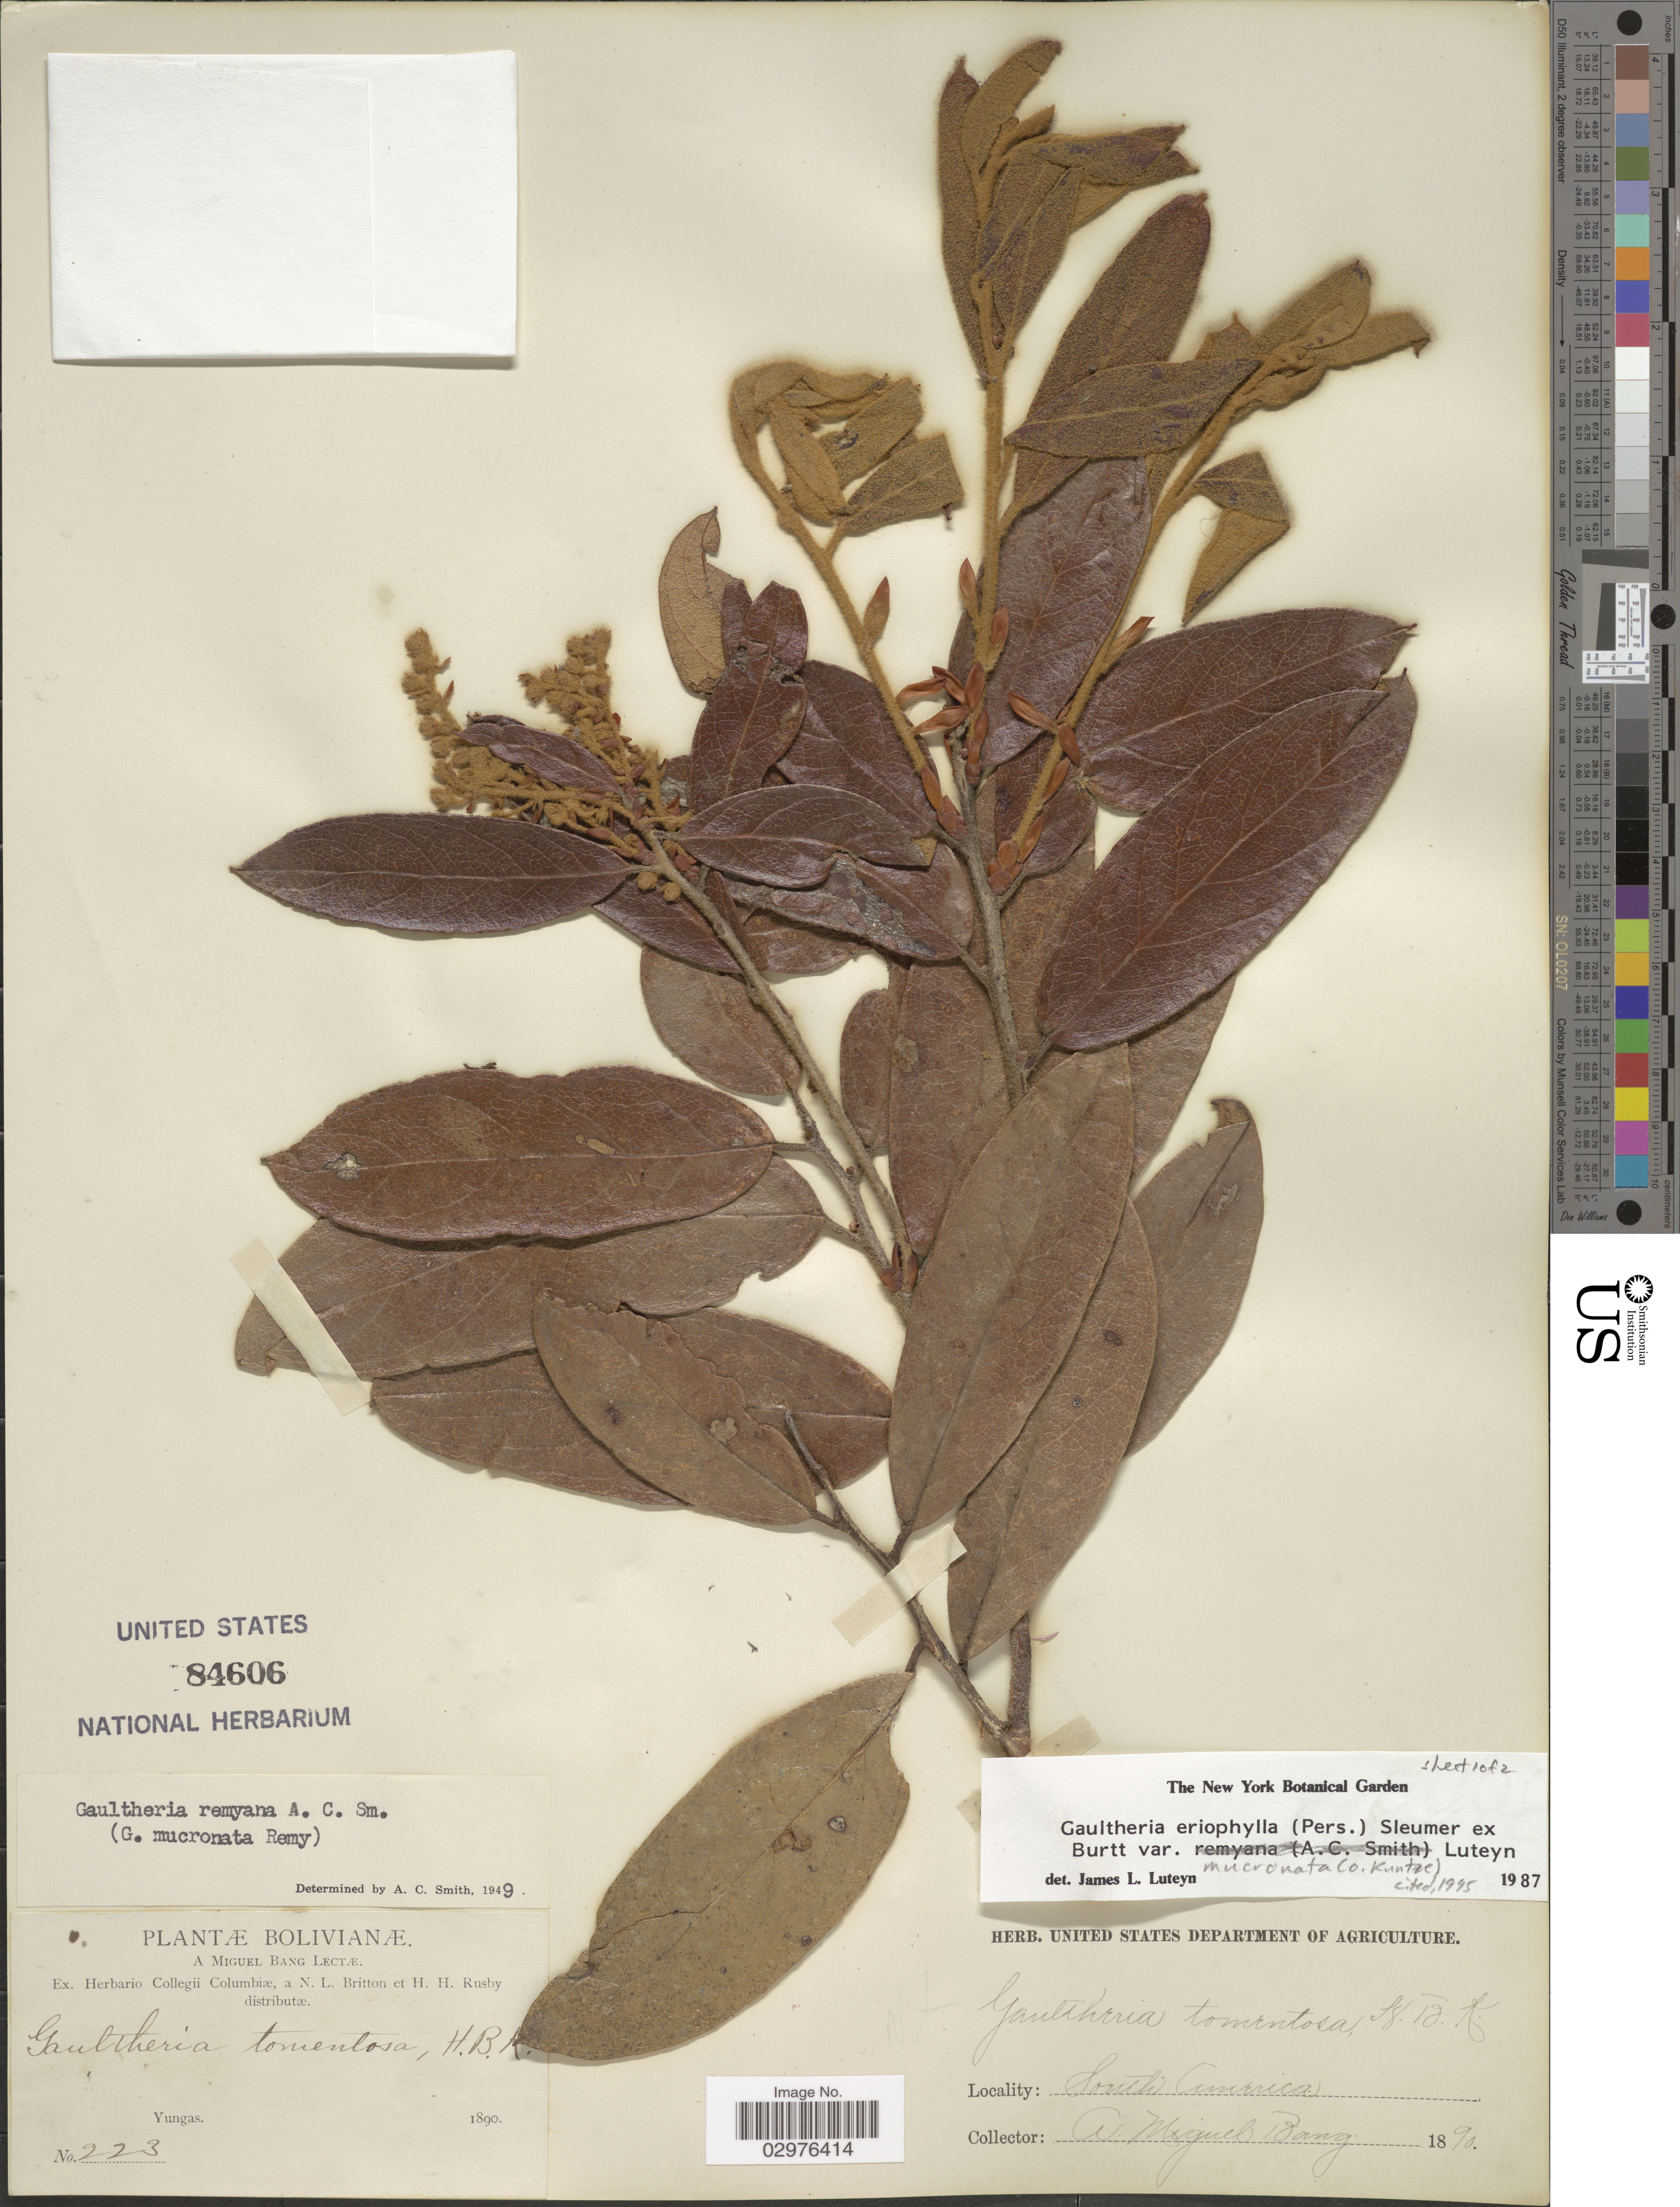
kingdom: Plantae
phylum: Tracheophyta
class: Magnoliopsida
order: Ericales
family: Ericaceae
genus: Gaultheria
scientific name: Gaultheria eriophylla var. mucronata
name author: Luteyn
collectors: M. Bang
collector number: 223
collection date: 1890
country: Bolivia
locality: Yungas.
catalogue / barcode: US 84606